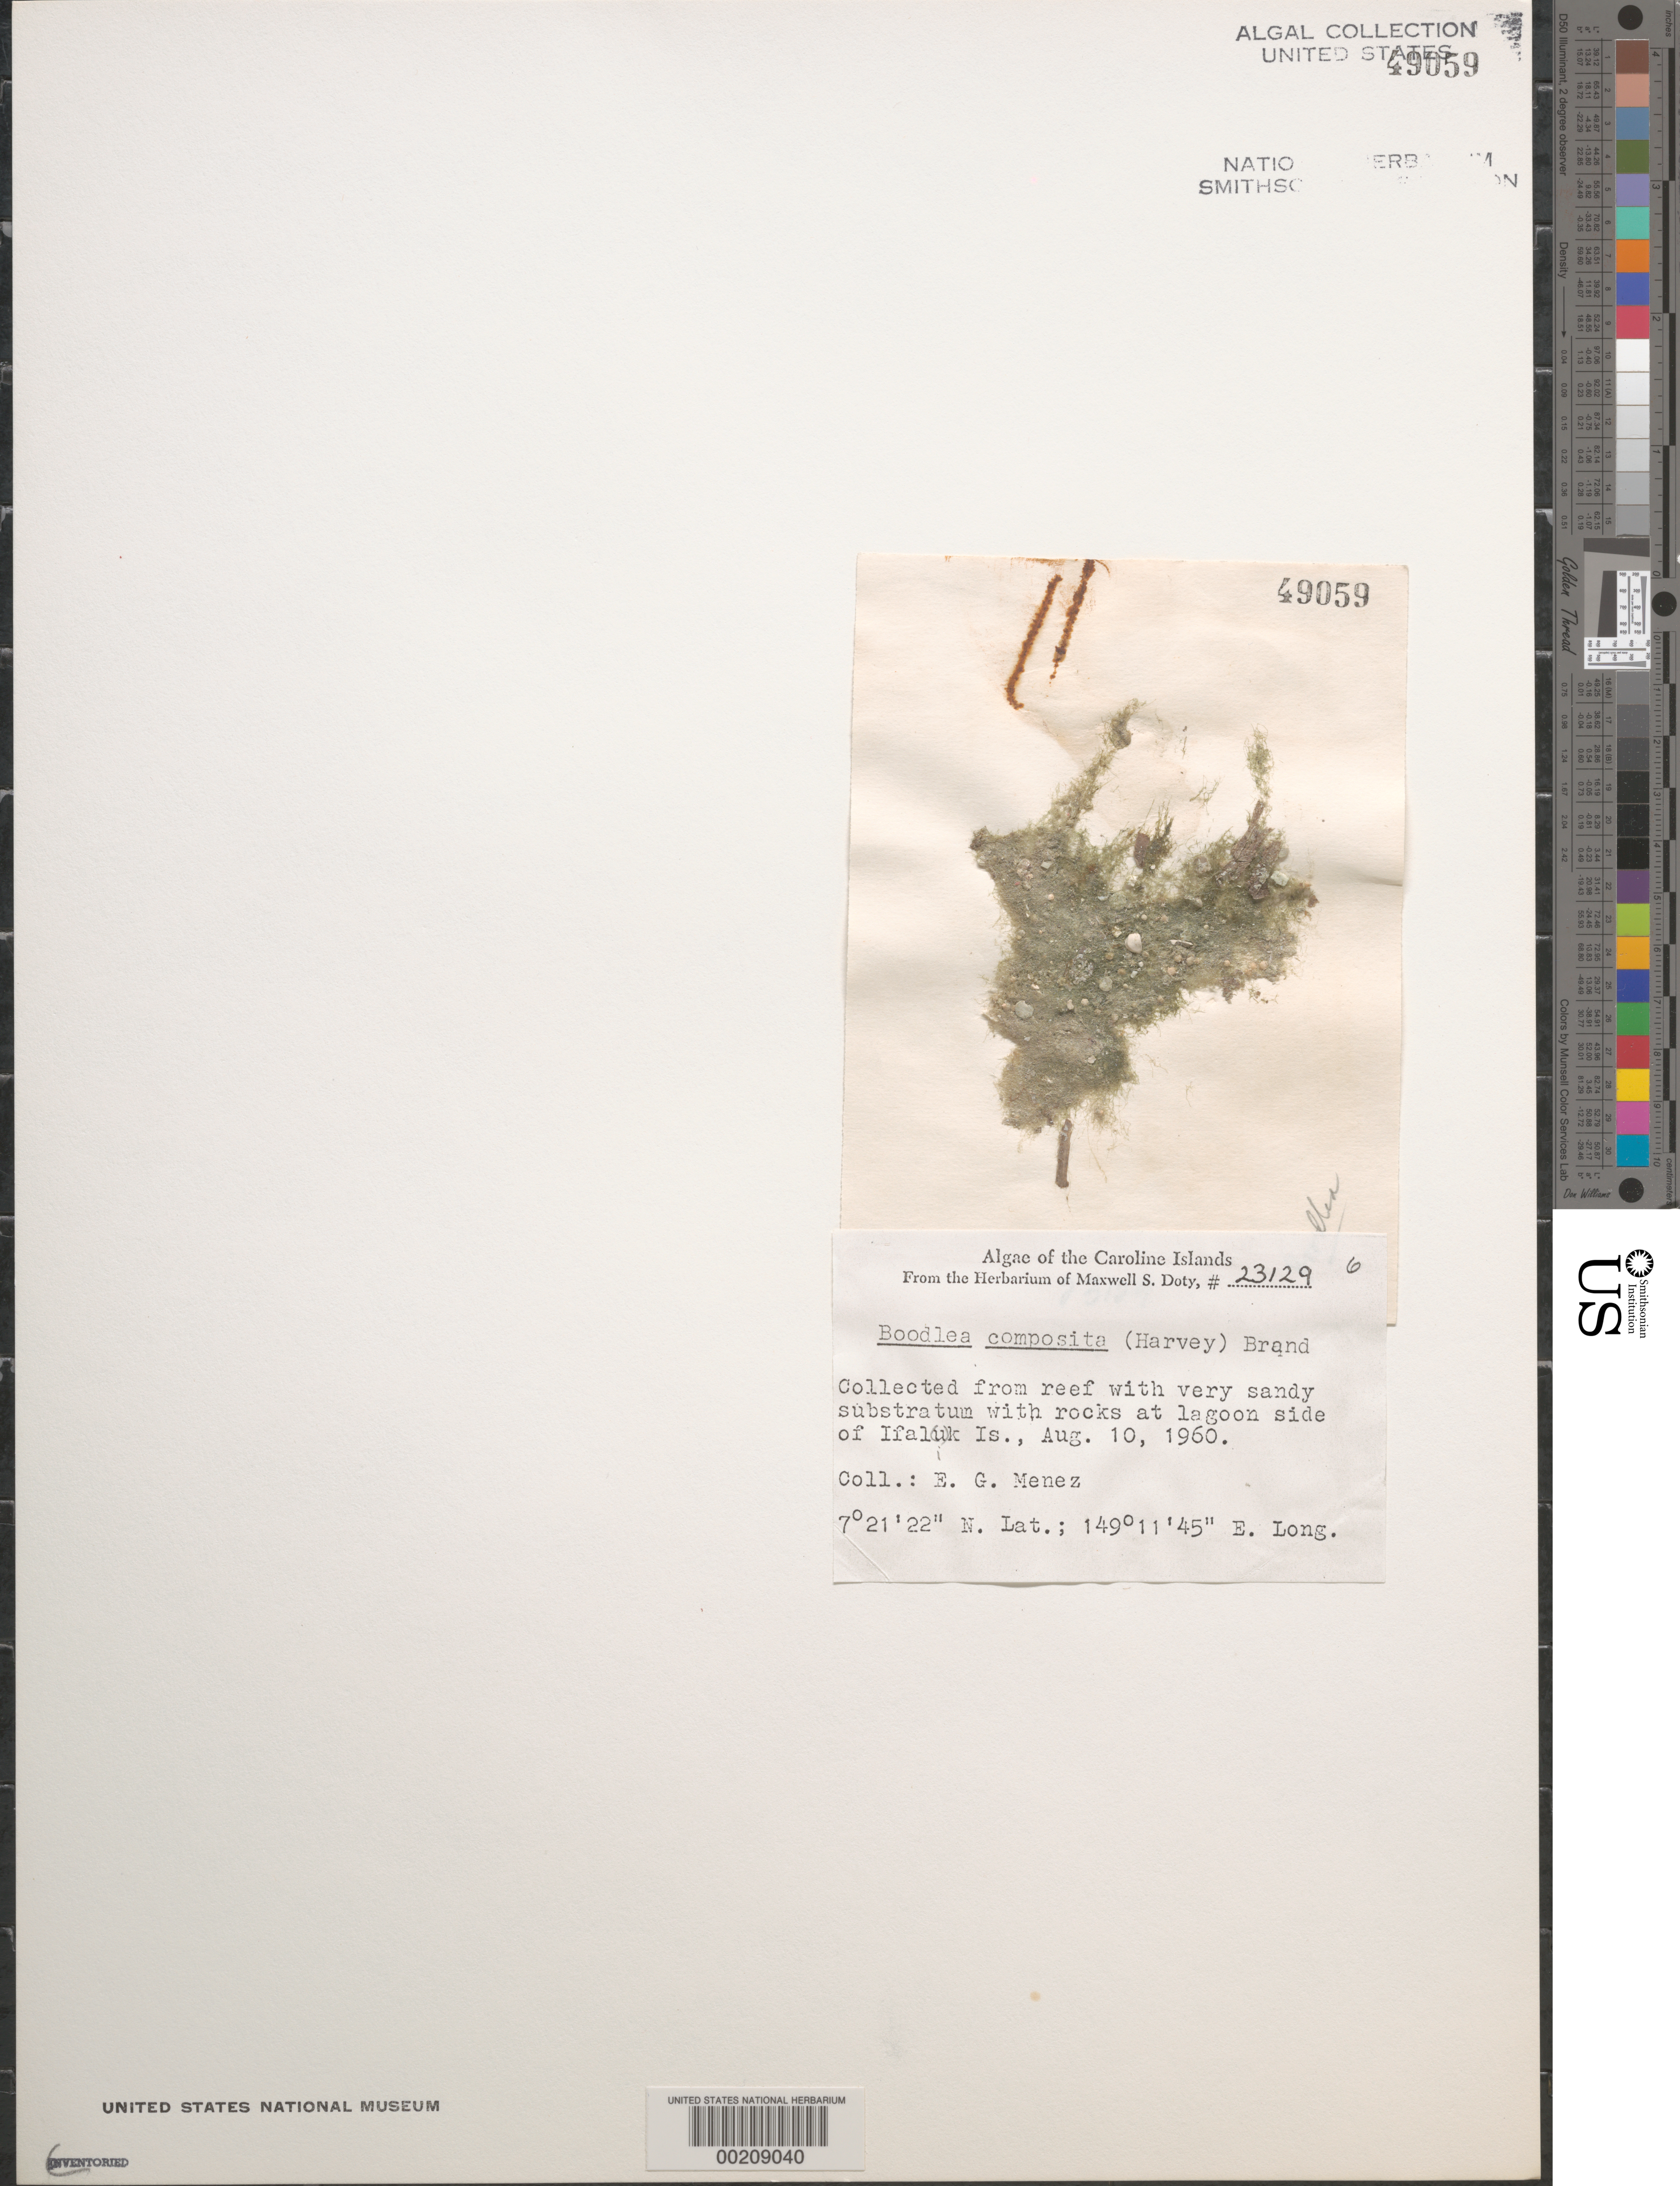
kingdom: Plantae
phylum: Chlorophyta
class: Ulvophyceae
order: Siphonocladales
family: Boodleaceae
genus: Boodlea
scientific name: Boodlea composita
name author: (Humb. & Humb.) Brand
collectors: Meñez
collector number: MSD 23129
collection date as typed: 10 Aug 1960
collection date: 1960-08-10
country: Micronesia, Federated States of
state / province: Yap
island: Ifalik (Ifaluk) Atoll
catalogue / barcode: US 49059